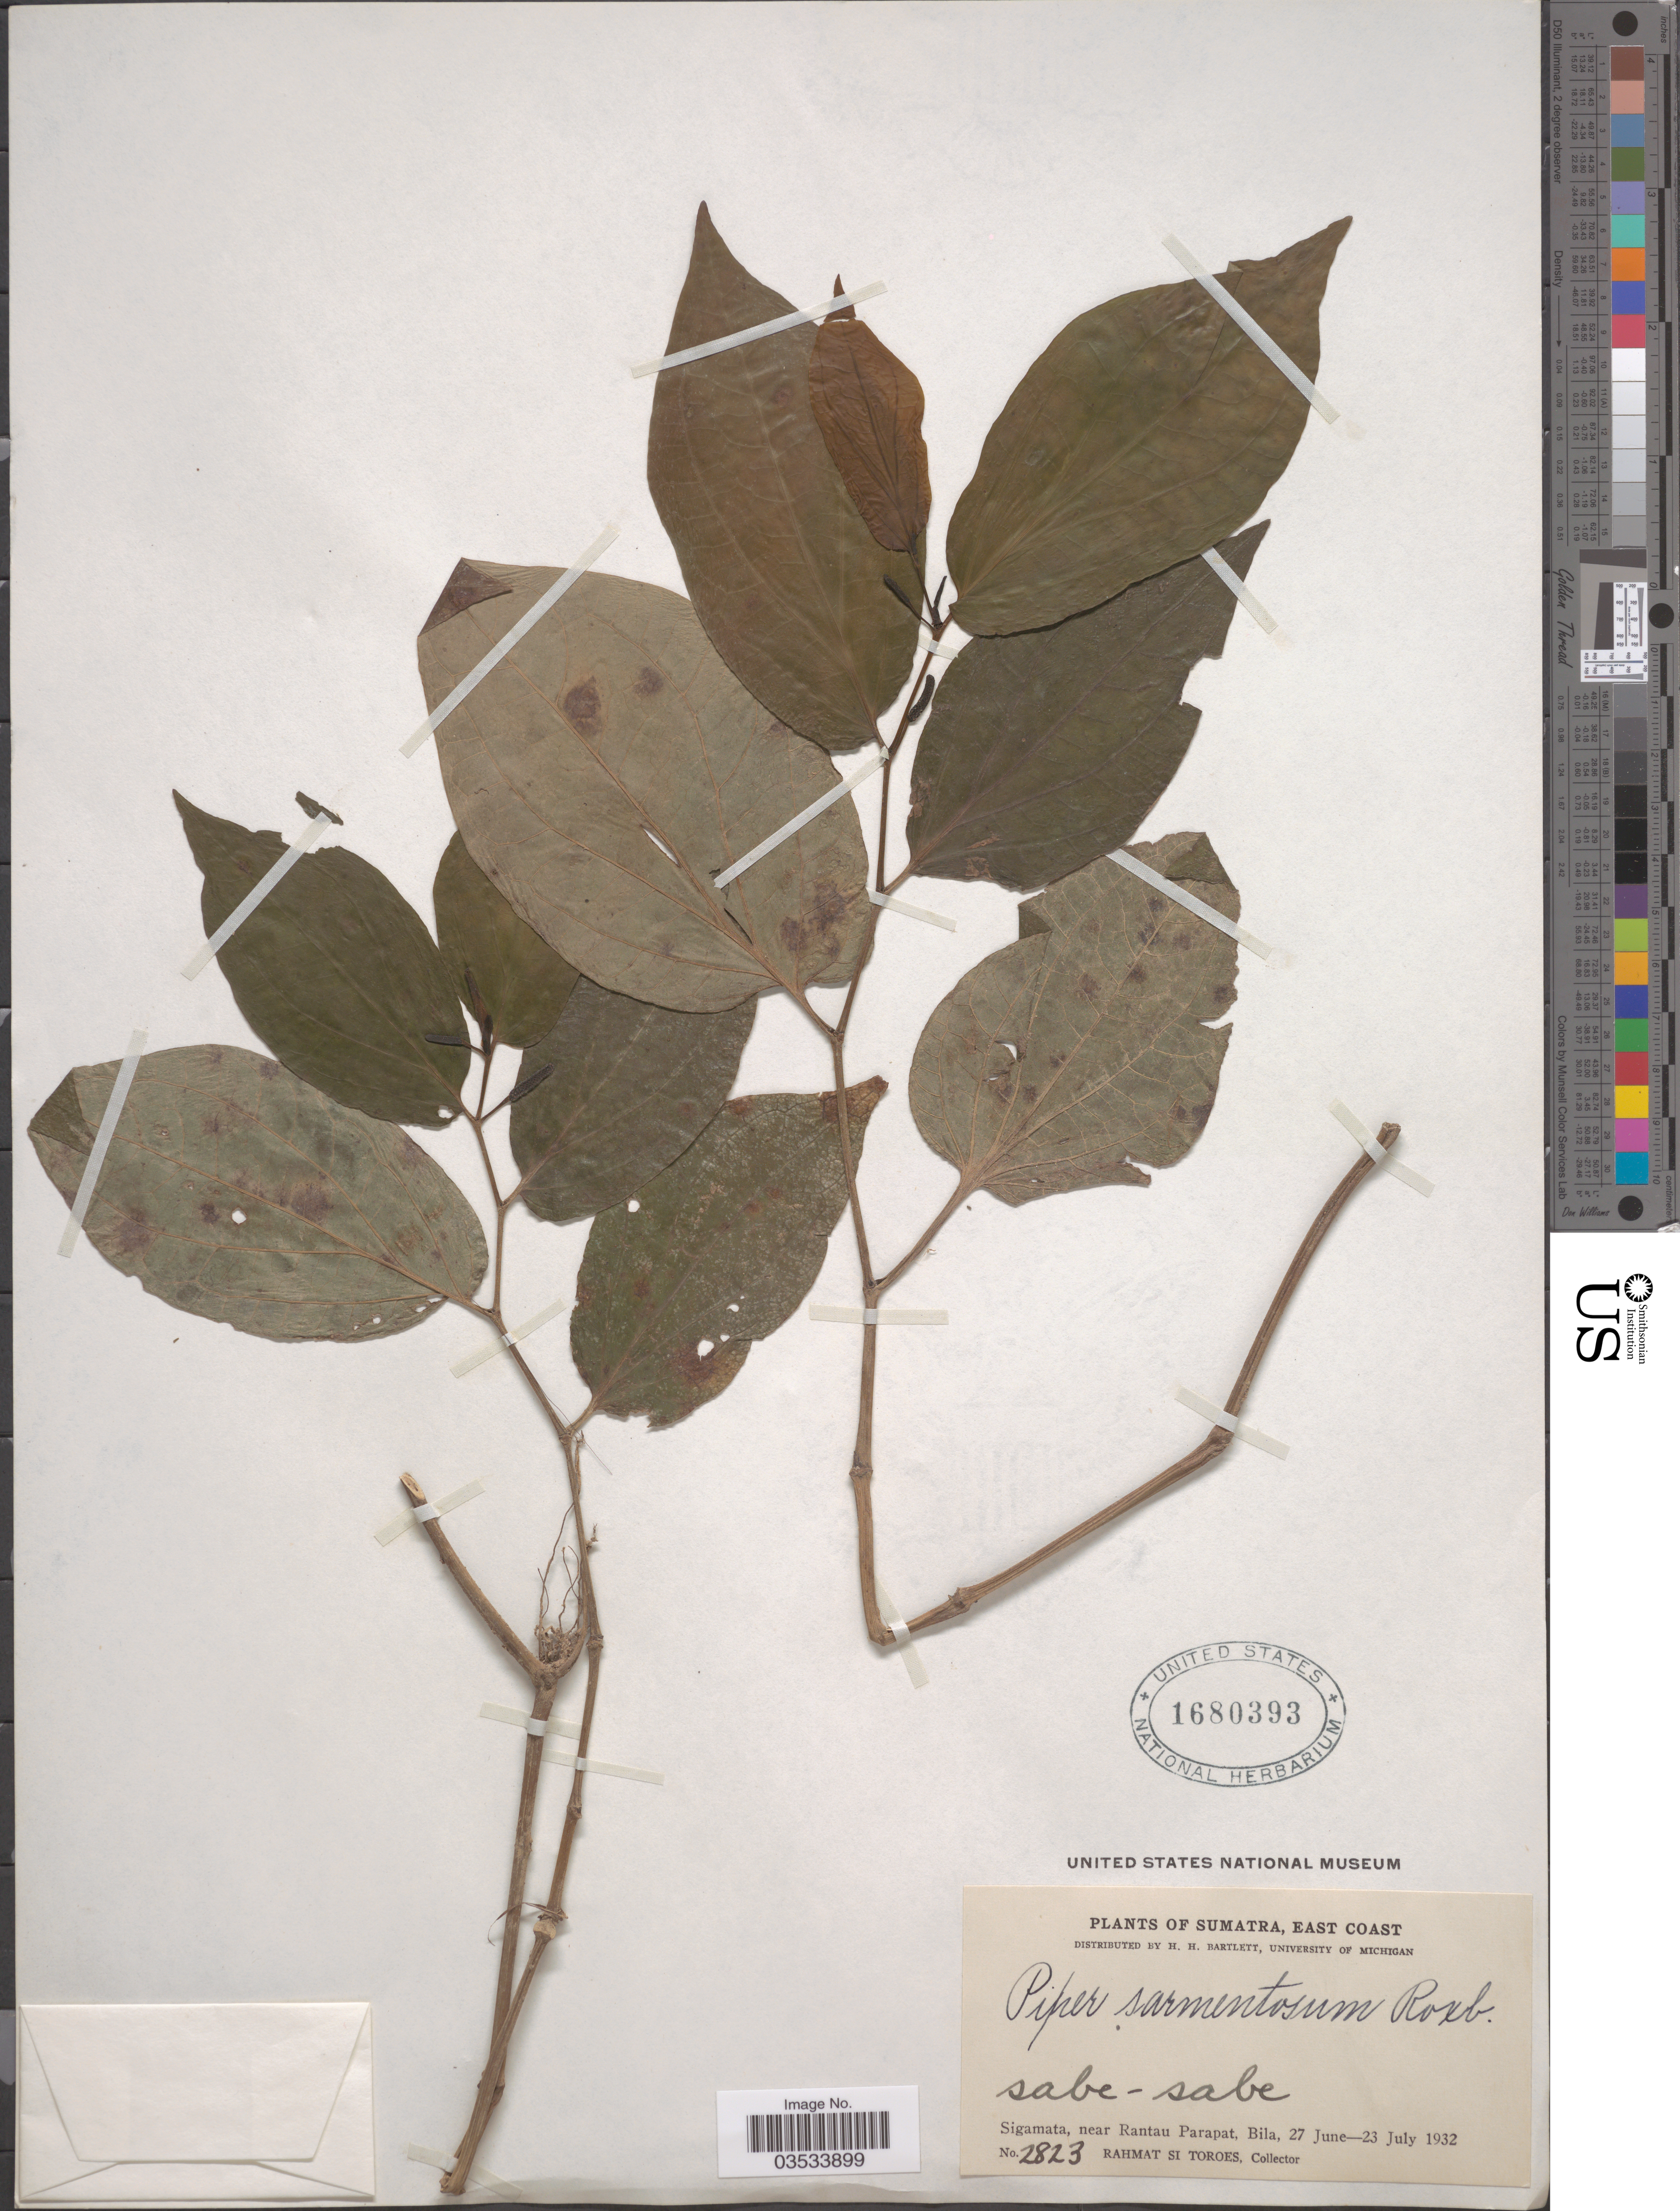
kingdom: Plantae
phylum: Tracheophyta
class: Magnoliopsida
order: Piperales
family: Piperaceae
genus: Piper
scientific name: Piper sarmentosum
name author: Roxb.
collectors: Rahmat Si Boeea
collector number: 2823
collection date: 1932-06-27/1932-07-23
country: Indonesia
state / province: Sumatra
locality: East Coast. Sigamata, near Rantau Parapat, Bila.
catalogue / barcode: US 1680393